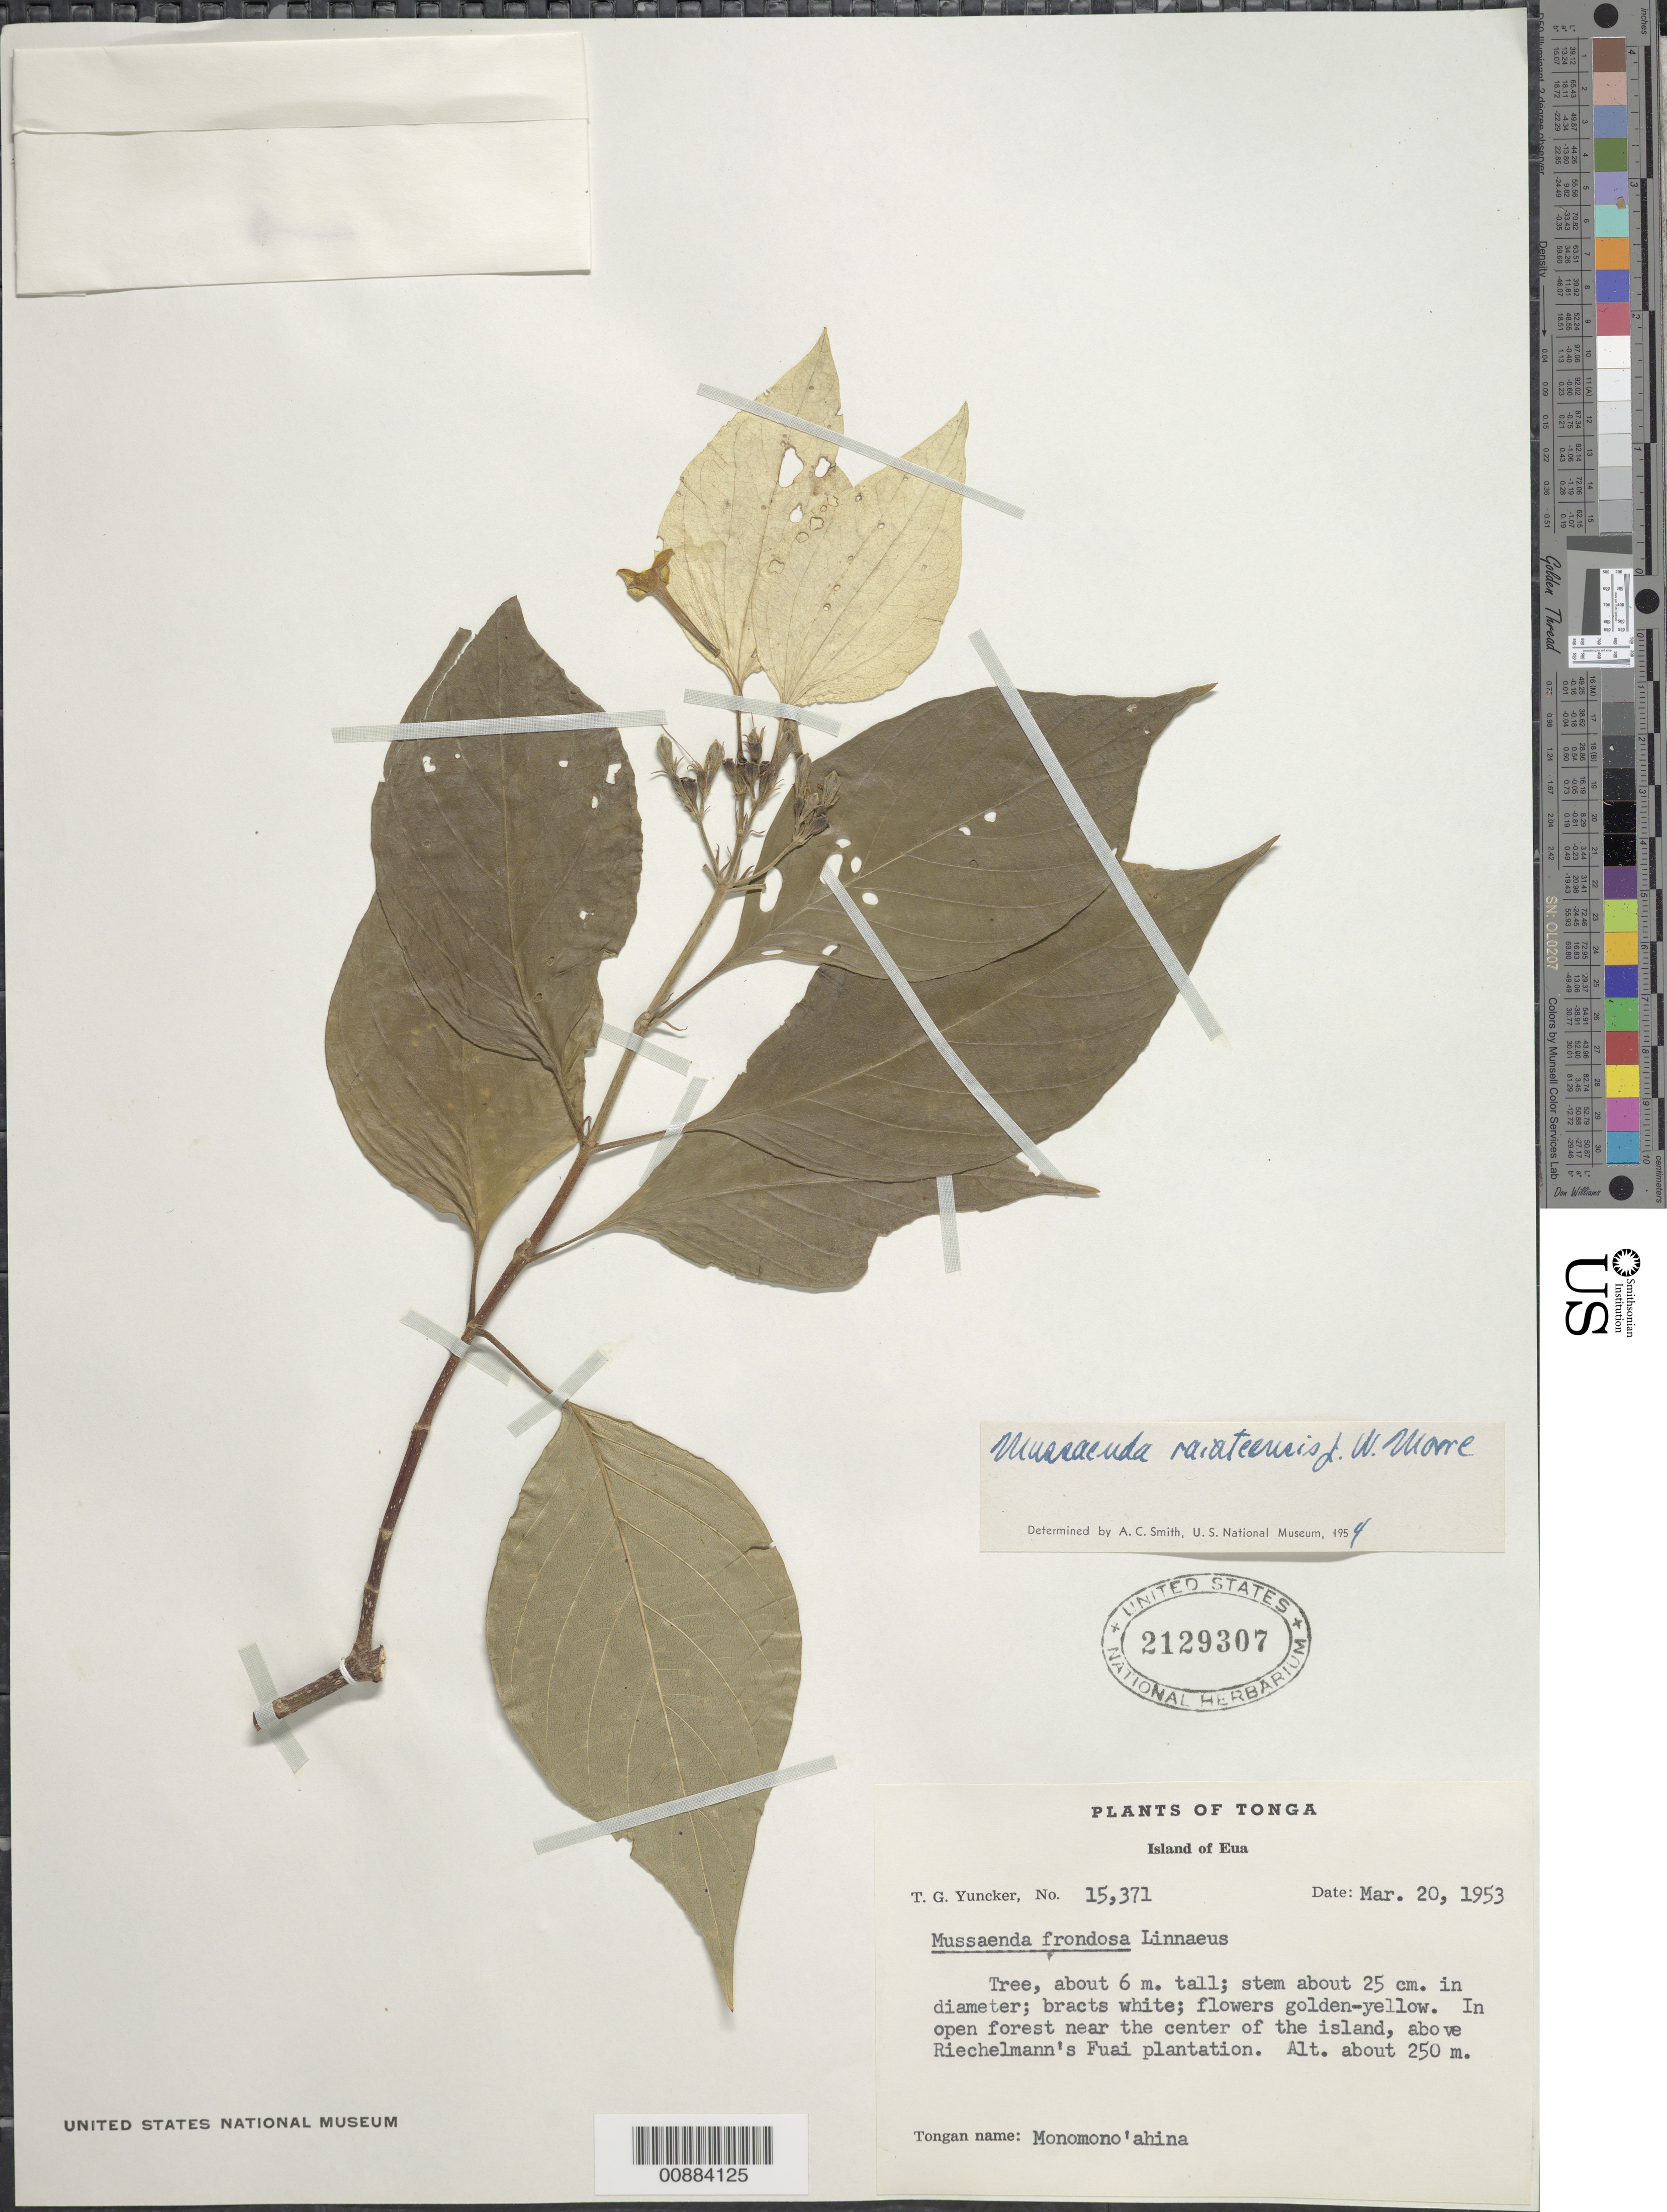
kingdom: Plantae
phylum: Tracheophyta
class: Magnoliopsida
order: Gentianales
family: Rubiaceae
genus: Mussaenda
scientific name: Mussaenda raiateensis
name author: J.W. Moore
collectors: T. G. Yuncker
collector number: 15371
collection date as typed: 20 Mar 1953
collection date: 1953-03-20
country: Tonga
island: Eua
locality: near center of island, above Riechelmann's Fuai plantation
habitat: open forest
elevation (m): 250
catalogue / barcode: US 2129307